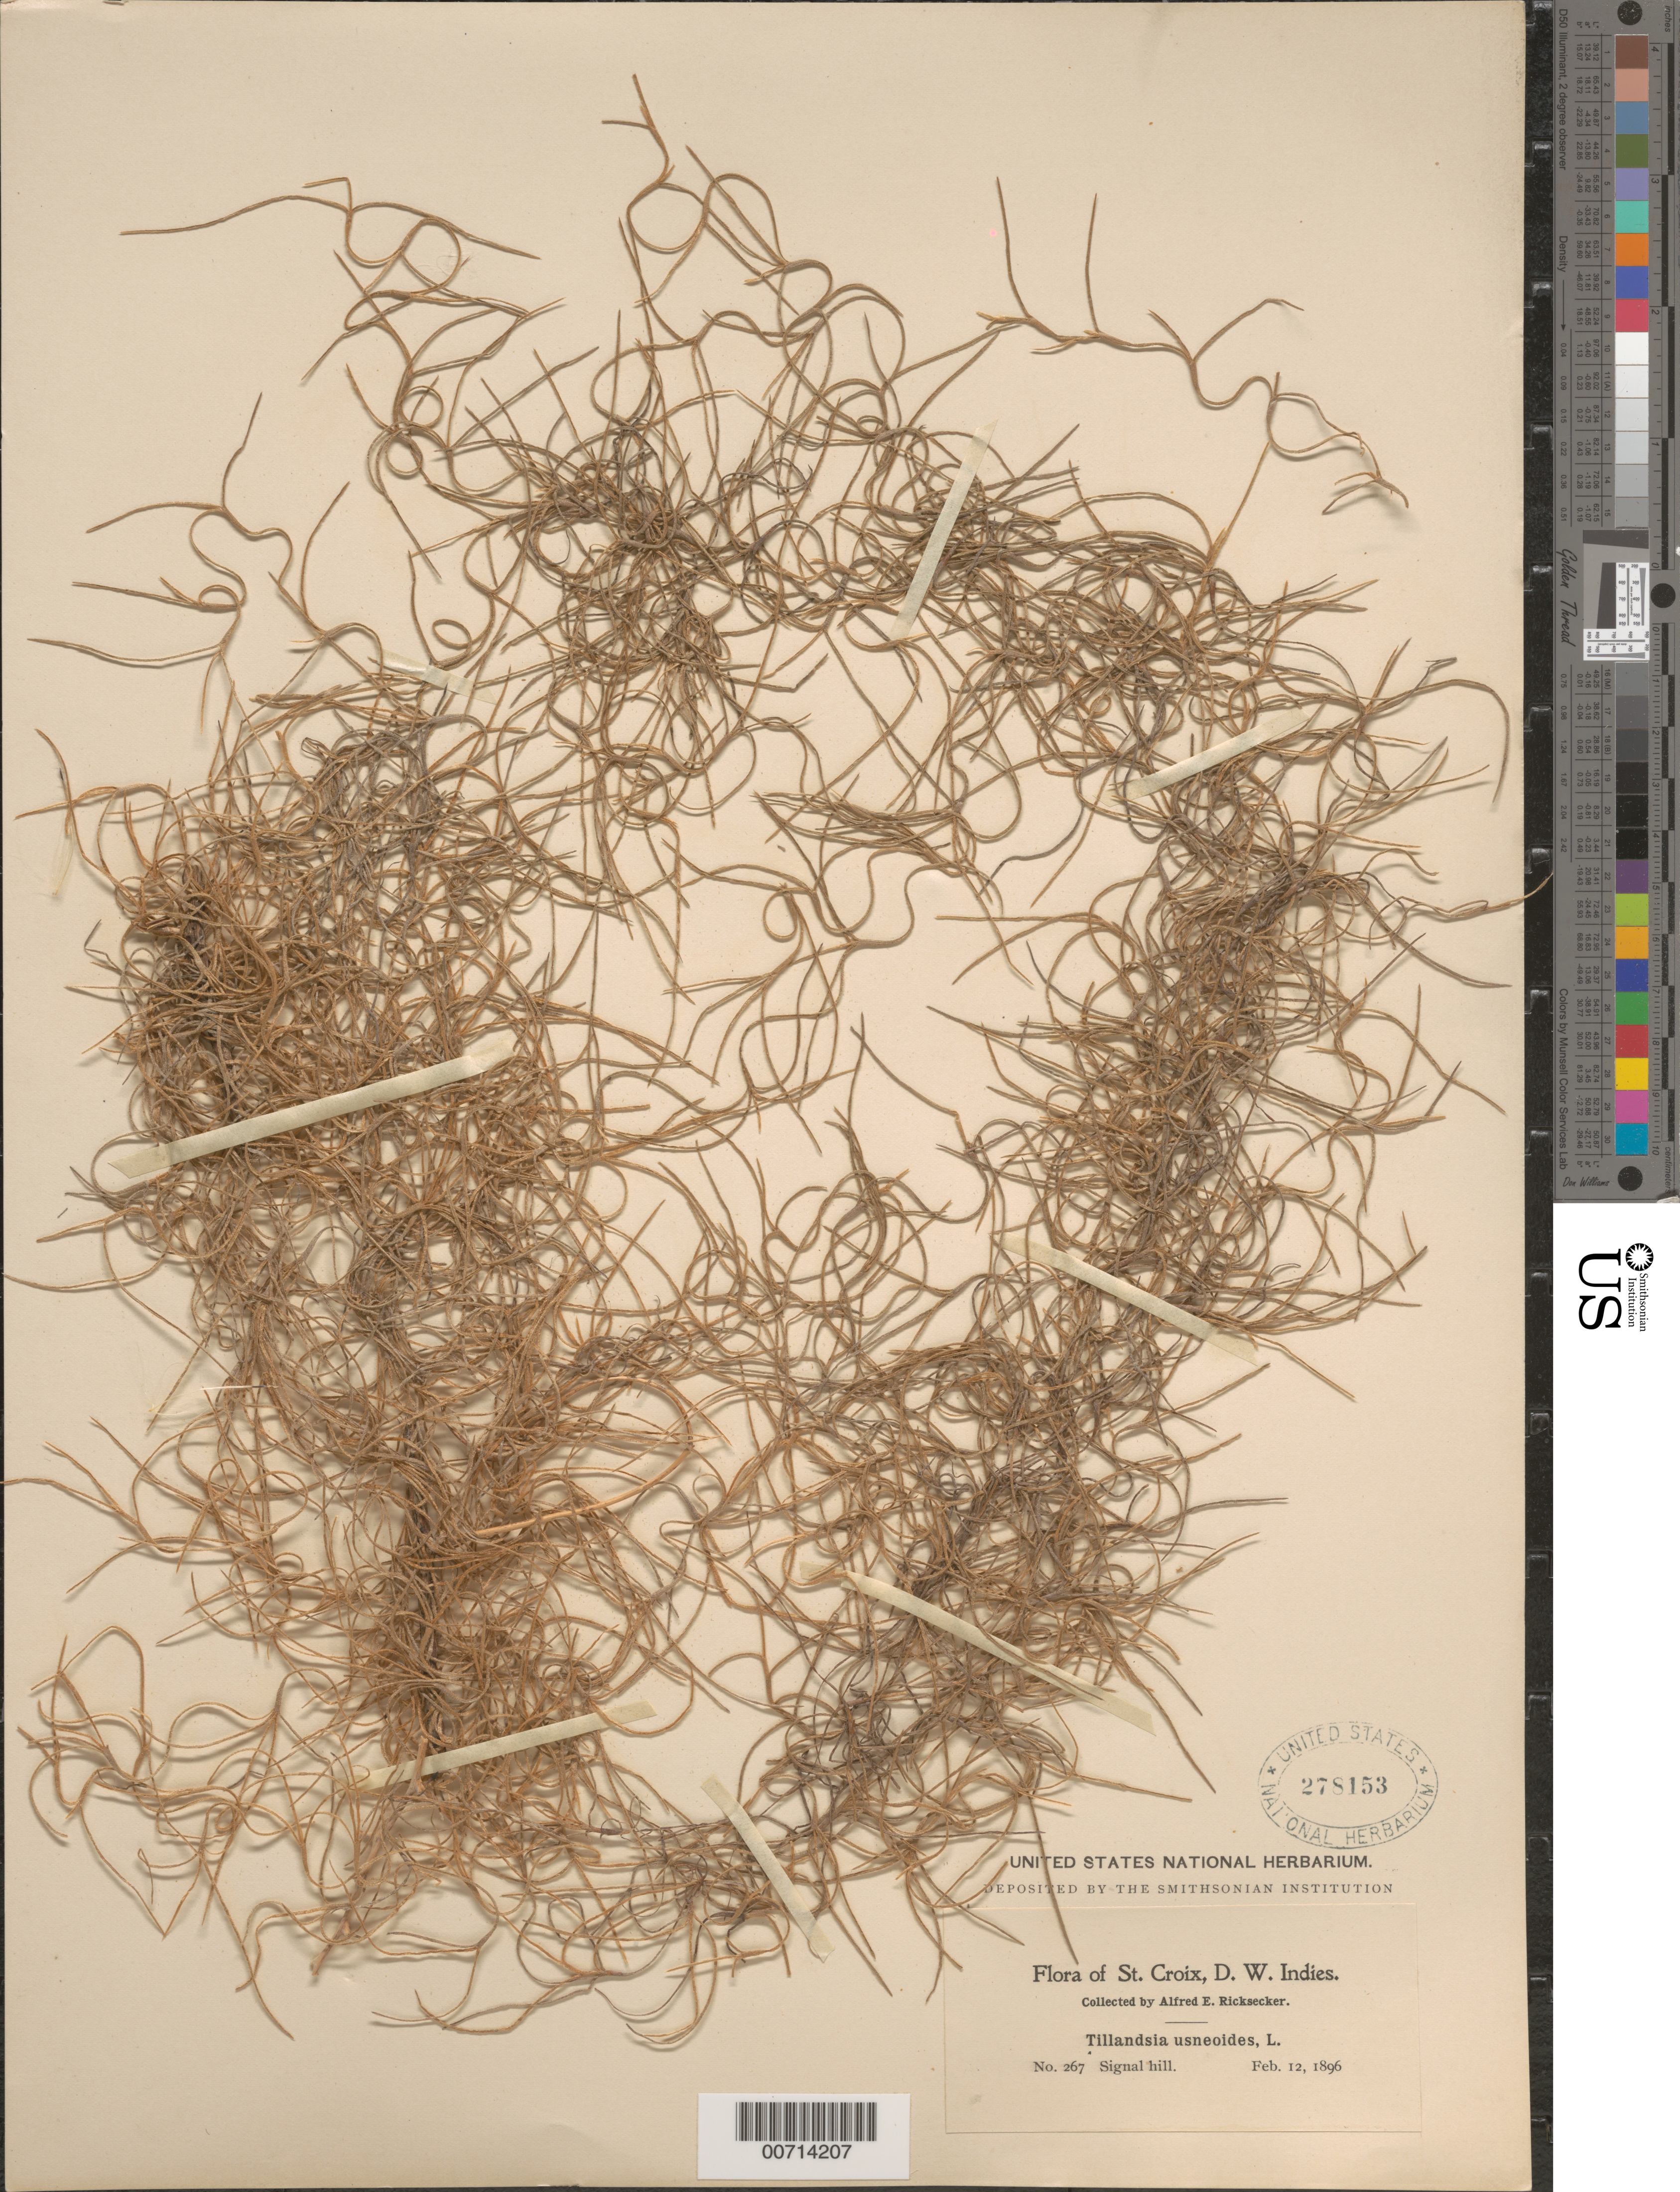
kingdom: Plantae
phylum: Tracheophyta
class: Liliopsida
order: Poales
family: Bromeliaceae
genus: Tillandsia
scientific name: Tillandsia usneoides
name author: (L.) L.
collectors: A. E. Ricksecker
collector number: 267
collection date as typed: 12 Feb 1896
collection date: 1896-02-12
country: U.S. Virgin Islands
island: St. Croix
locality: St. Croix, Signal Hill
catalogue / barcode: US 278153